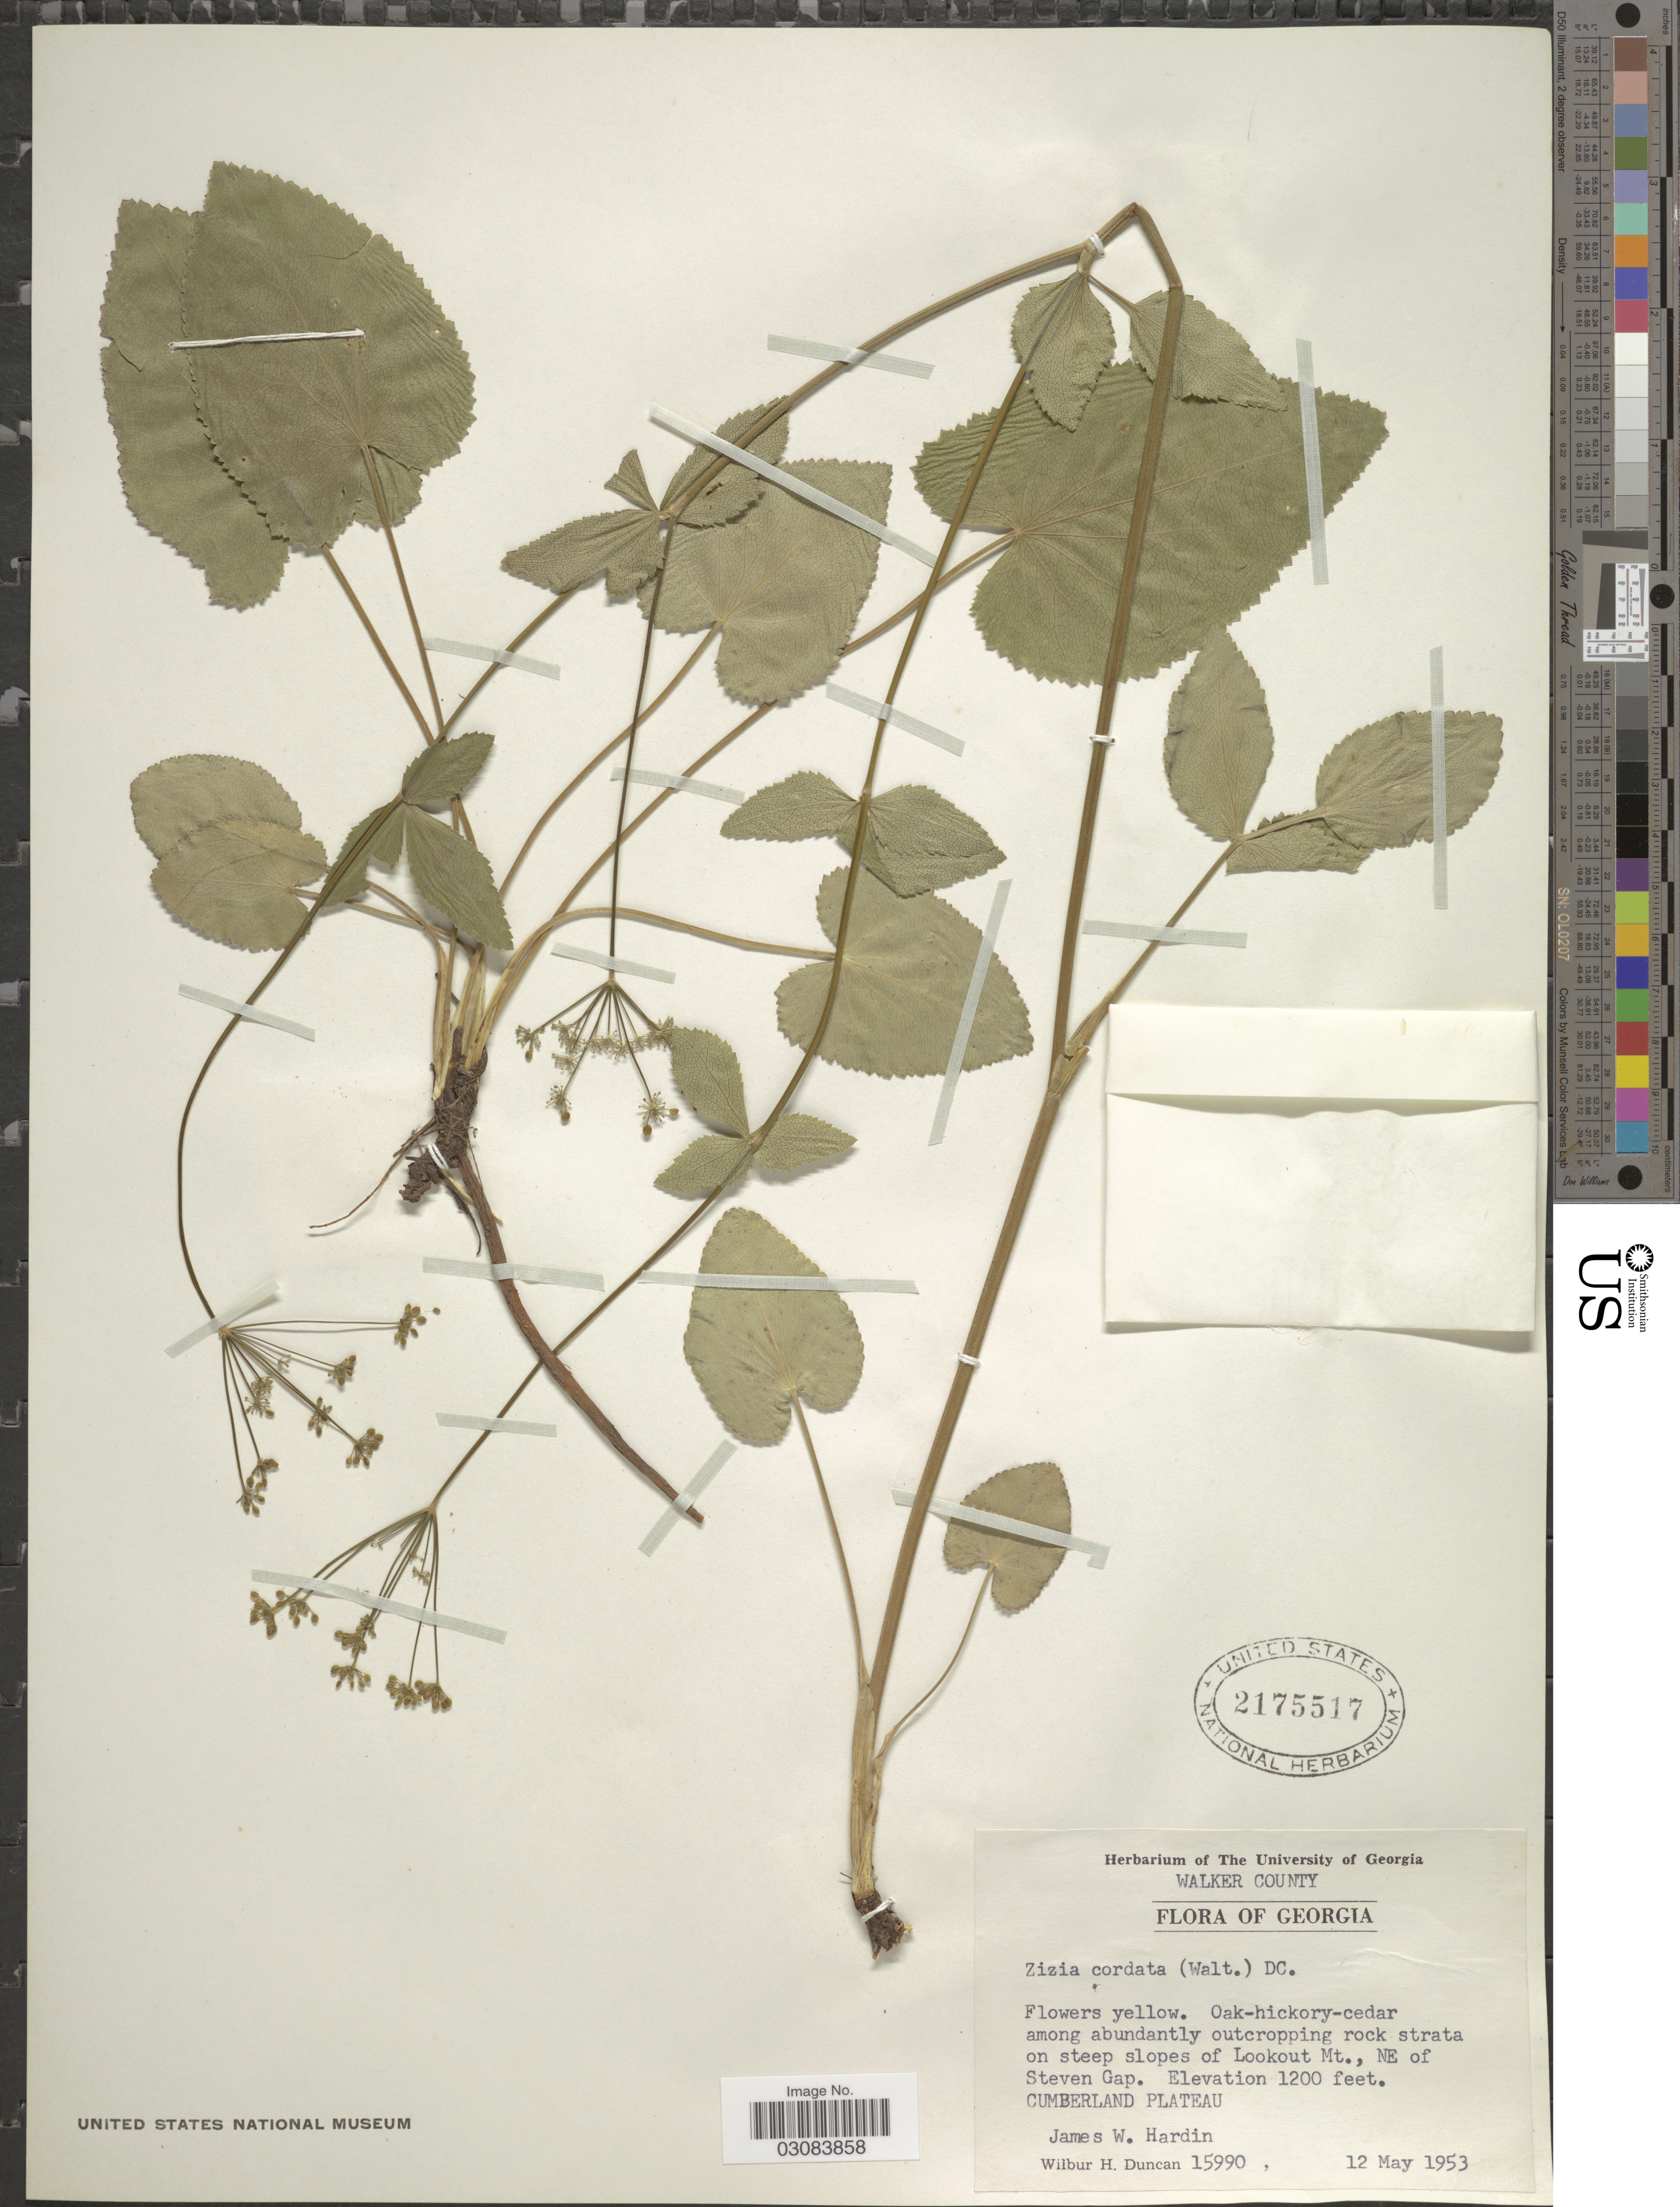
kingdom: Plantae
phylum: Tracheophyta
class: Magnoliopsida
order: Apiales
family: Apiaceae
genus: Zizia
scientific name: Zizia aptera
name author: (A. Gray) Fernald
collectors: J. W. Hardin & W. H. Duncan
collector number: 15990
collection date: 1953-05-12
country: United States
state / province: Georgia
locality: Walker County. Oak-hickory-cedar among abundantly outcropping rock strata on steep slopes of Lookout Mt., NE of Steven Gap. Cumberland Plateau.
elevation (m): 366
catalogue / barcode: US 2175517